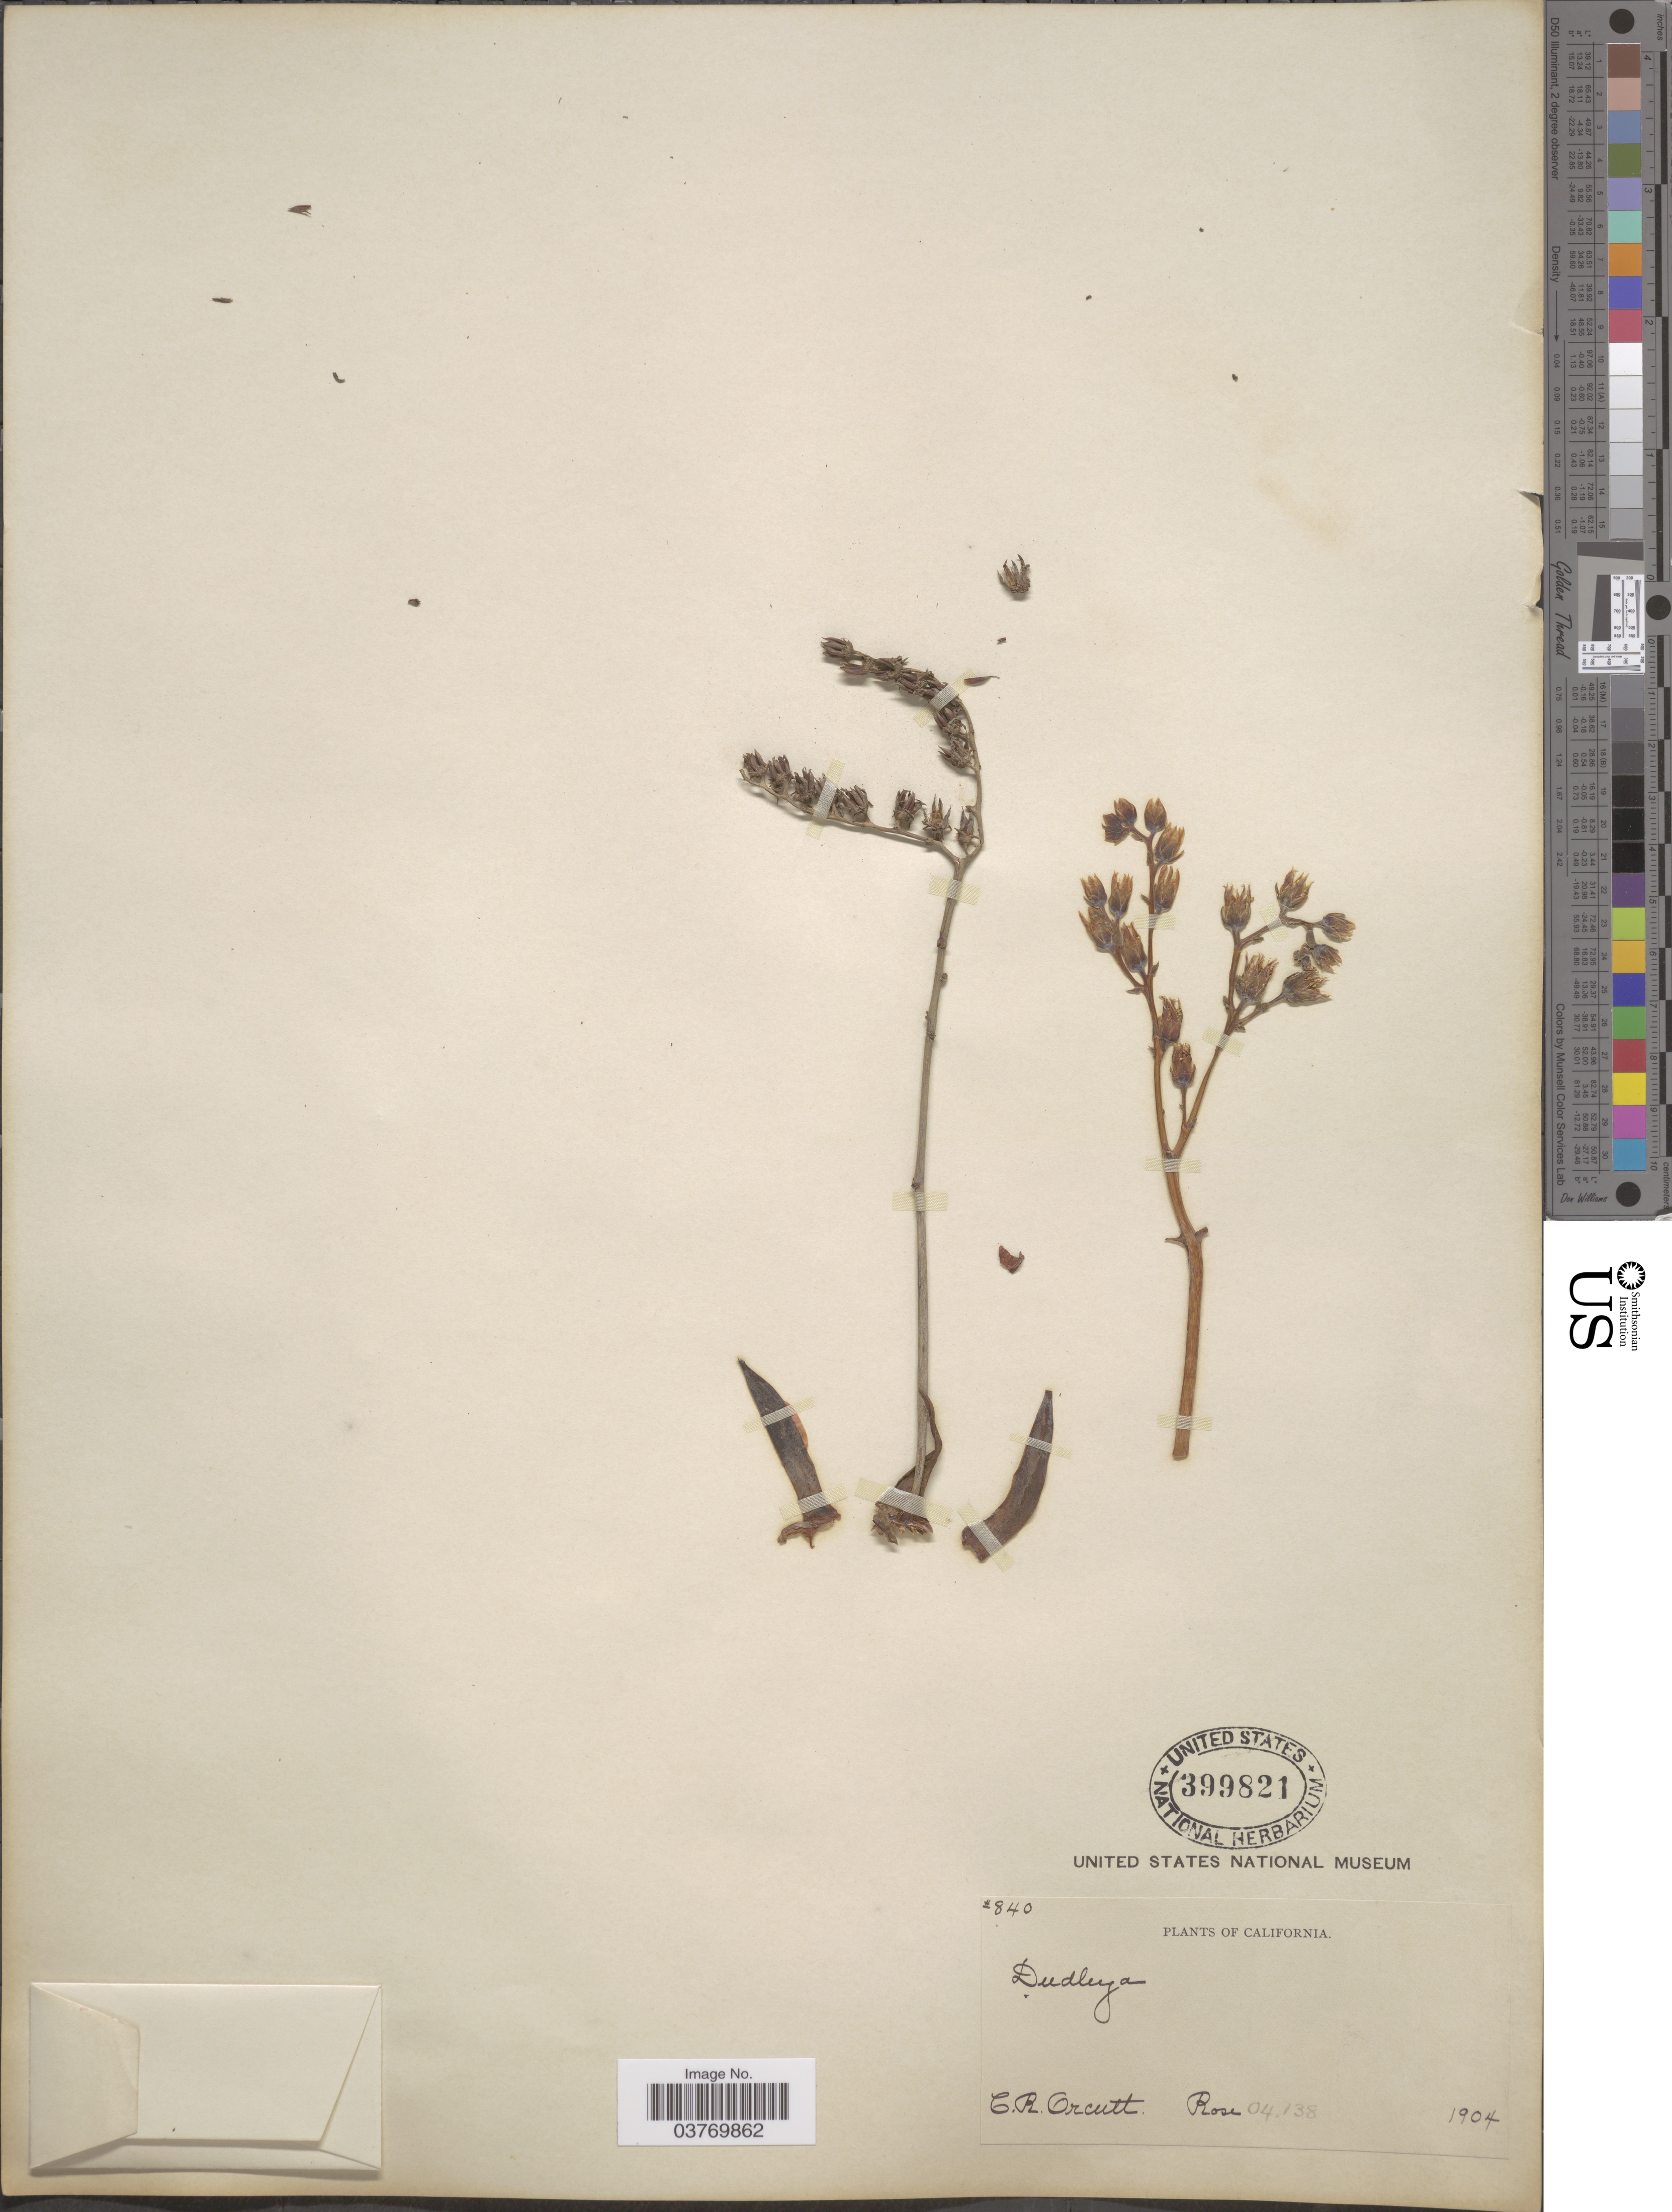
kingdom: Plantae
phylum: Tracheophyta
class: Magnoliopsida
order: Saxifragales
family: Crassulaceae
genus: Dudleya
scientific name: Dudleya sp.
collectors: C. R. Orcutt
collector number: Rose 04138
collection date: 1904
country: United States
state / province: California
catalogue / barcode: US 399821